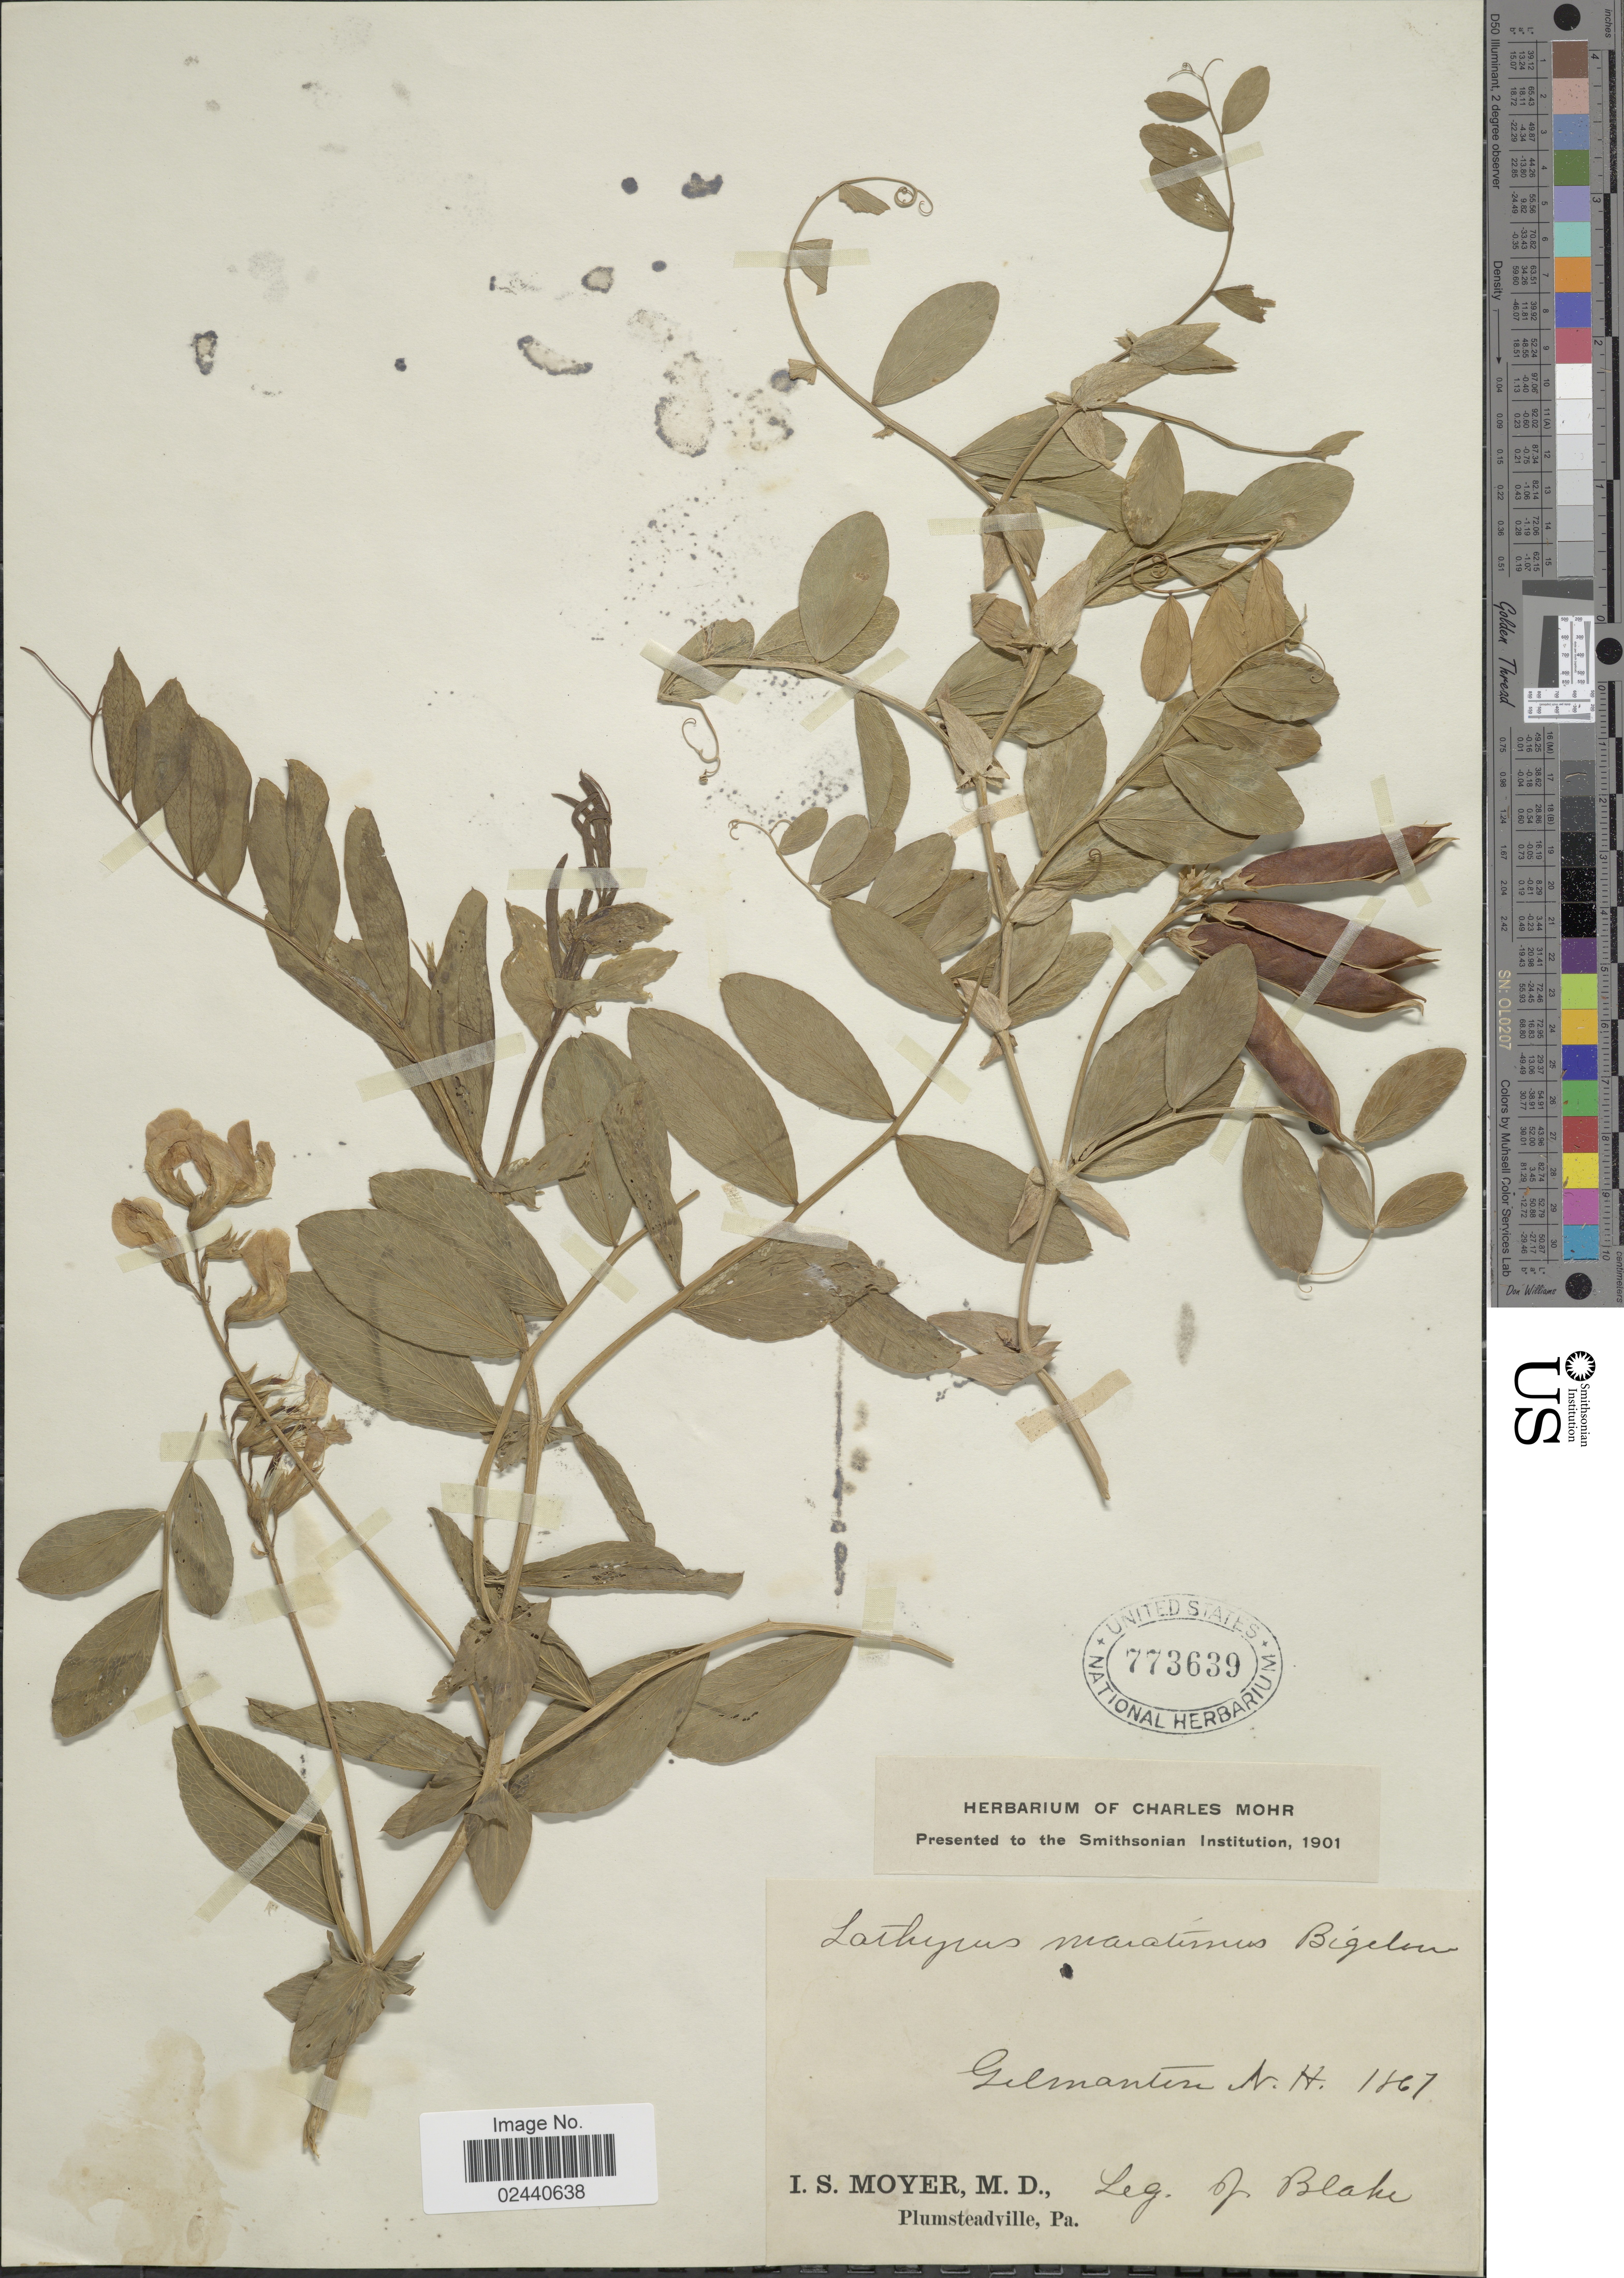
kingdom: Plantae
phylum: Tracheophyta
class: Magnoliopsida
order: Fabales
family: Fabaceae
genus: Lathyrus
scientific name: Lathyrus japonicus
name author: Willd.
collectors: I. S. Moyer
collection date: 1867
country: United States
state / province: New Hampshire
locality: Gilmanton, N.H.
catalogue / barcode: US 773639